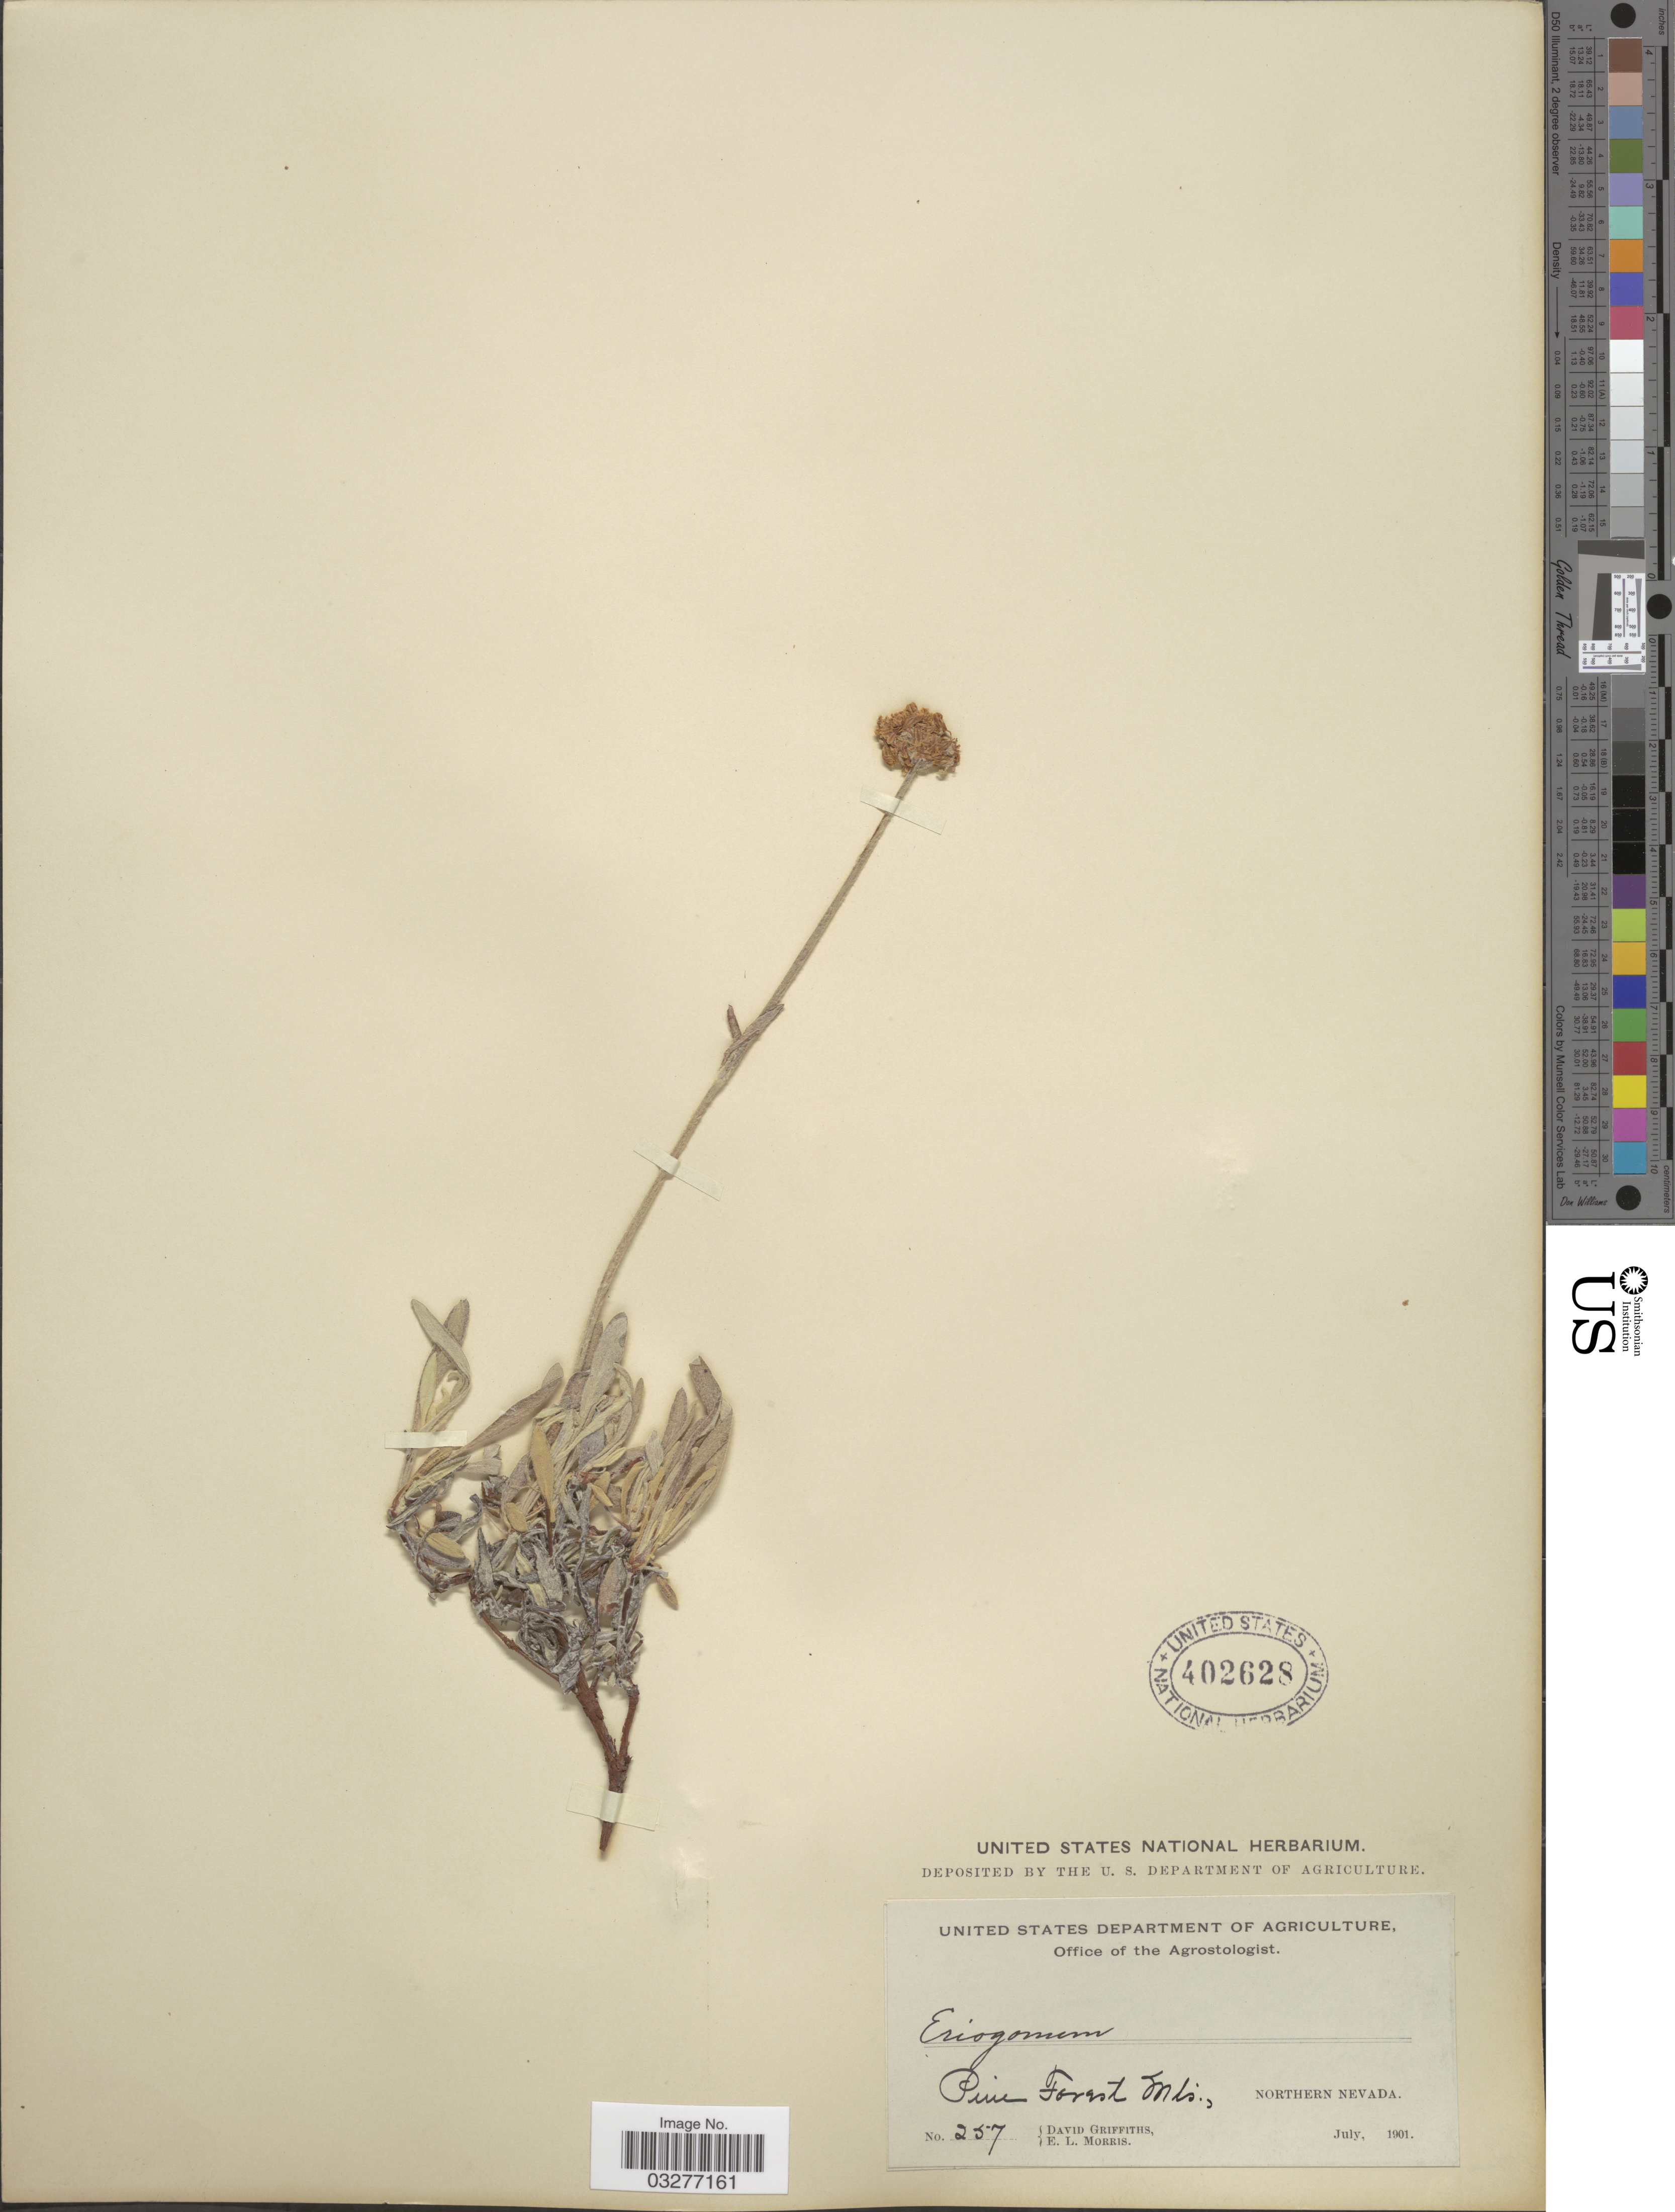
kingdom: Plantae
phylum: Tracheophyta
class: Magnoliopsida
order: Caryophyllales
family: Polygonaceae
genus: Eriogonum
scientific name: Eriogonum heracleoides var. heracleoides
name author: Nutt.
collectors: D. Griffiths & E. Morris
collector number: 257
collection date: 1901-07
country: United States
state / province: Nevada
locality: Pine Forest Mts., Northern Nevada.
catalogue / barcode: US 402628